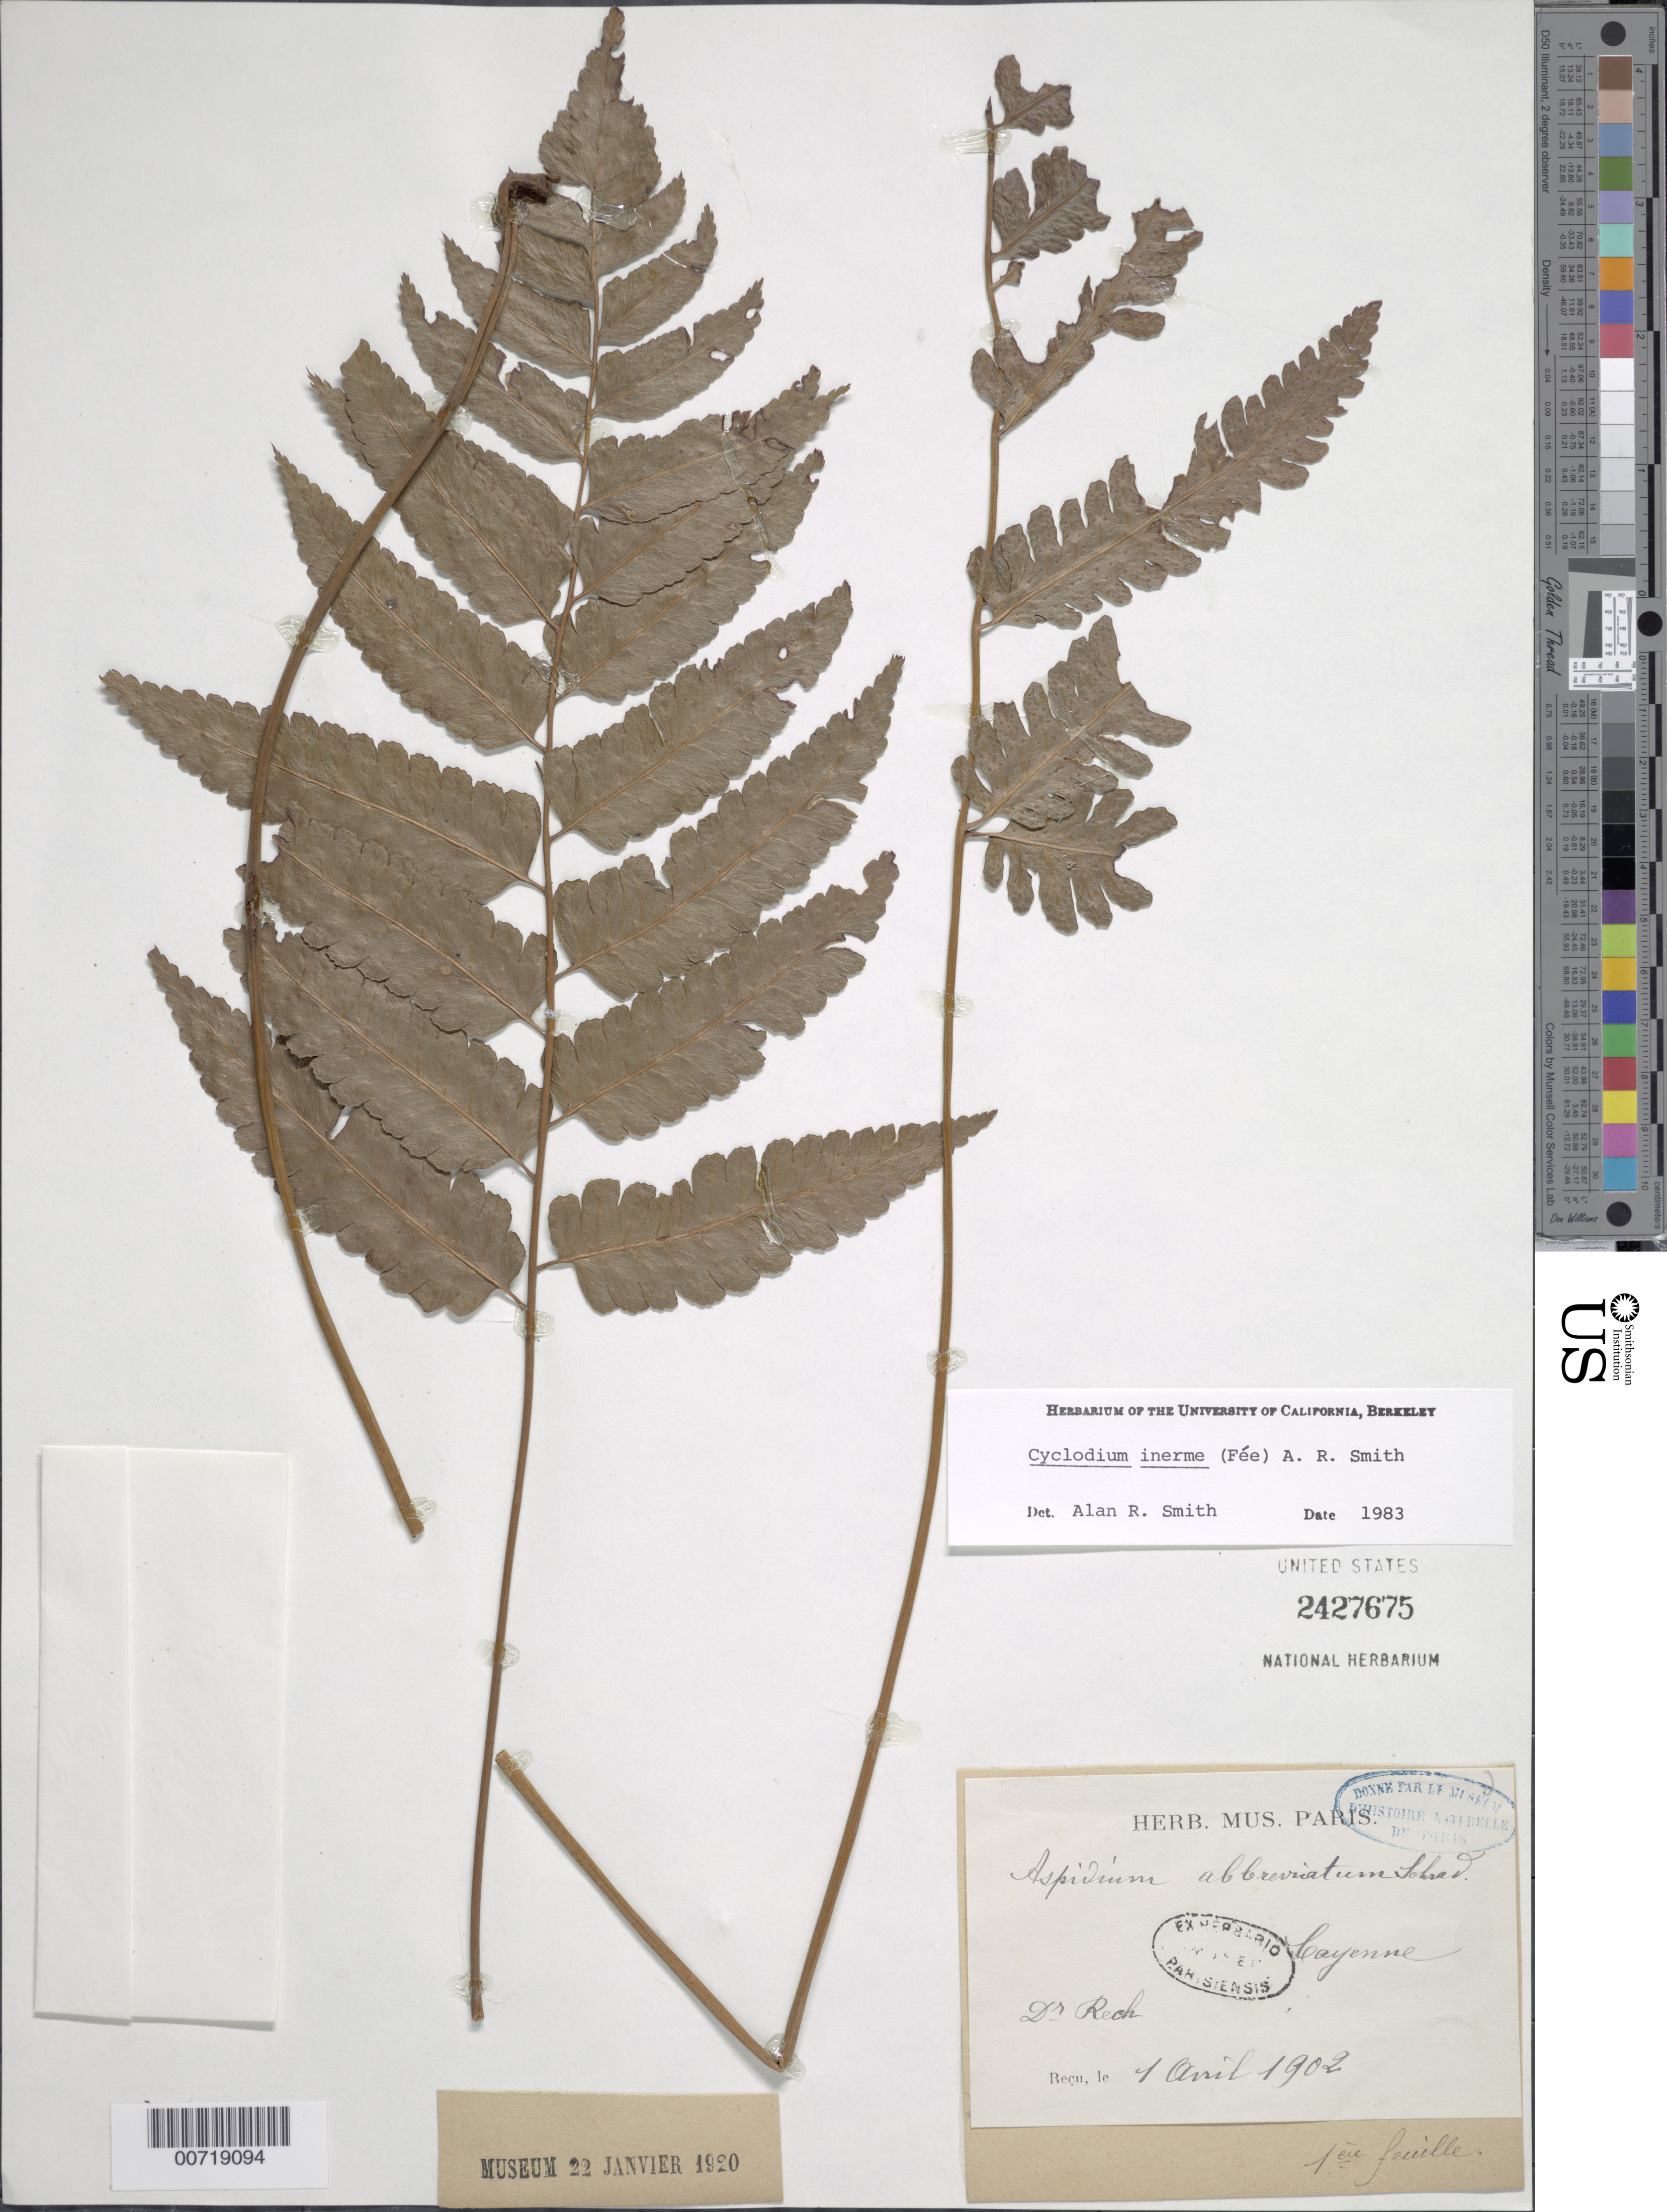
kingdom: Plantae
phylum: Tracheophyta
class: Polypodiopsida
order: Polypodiales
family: Dryopteridaceae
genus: Cyclodium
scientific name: Cyclodium inerme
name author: (Fée) A.R. Sm.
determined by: Smith, Alan R., (UC)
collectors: Rech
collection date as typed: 1-Apr-02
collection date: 2002-04-01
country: French Guiana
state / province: Cayenne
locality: Cayenne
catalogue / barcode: US 2427675